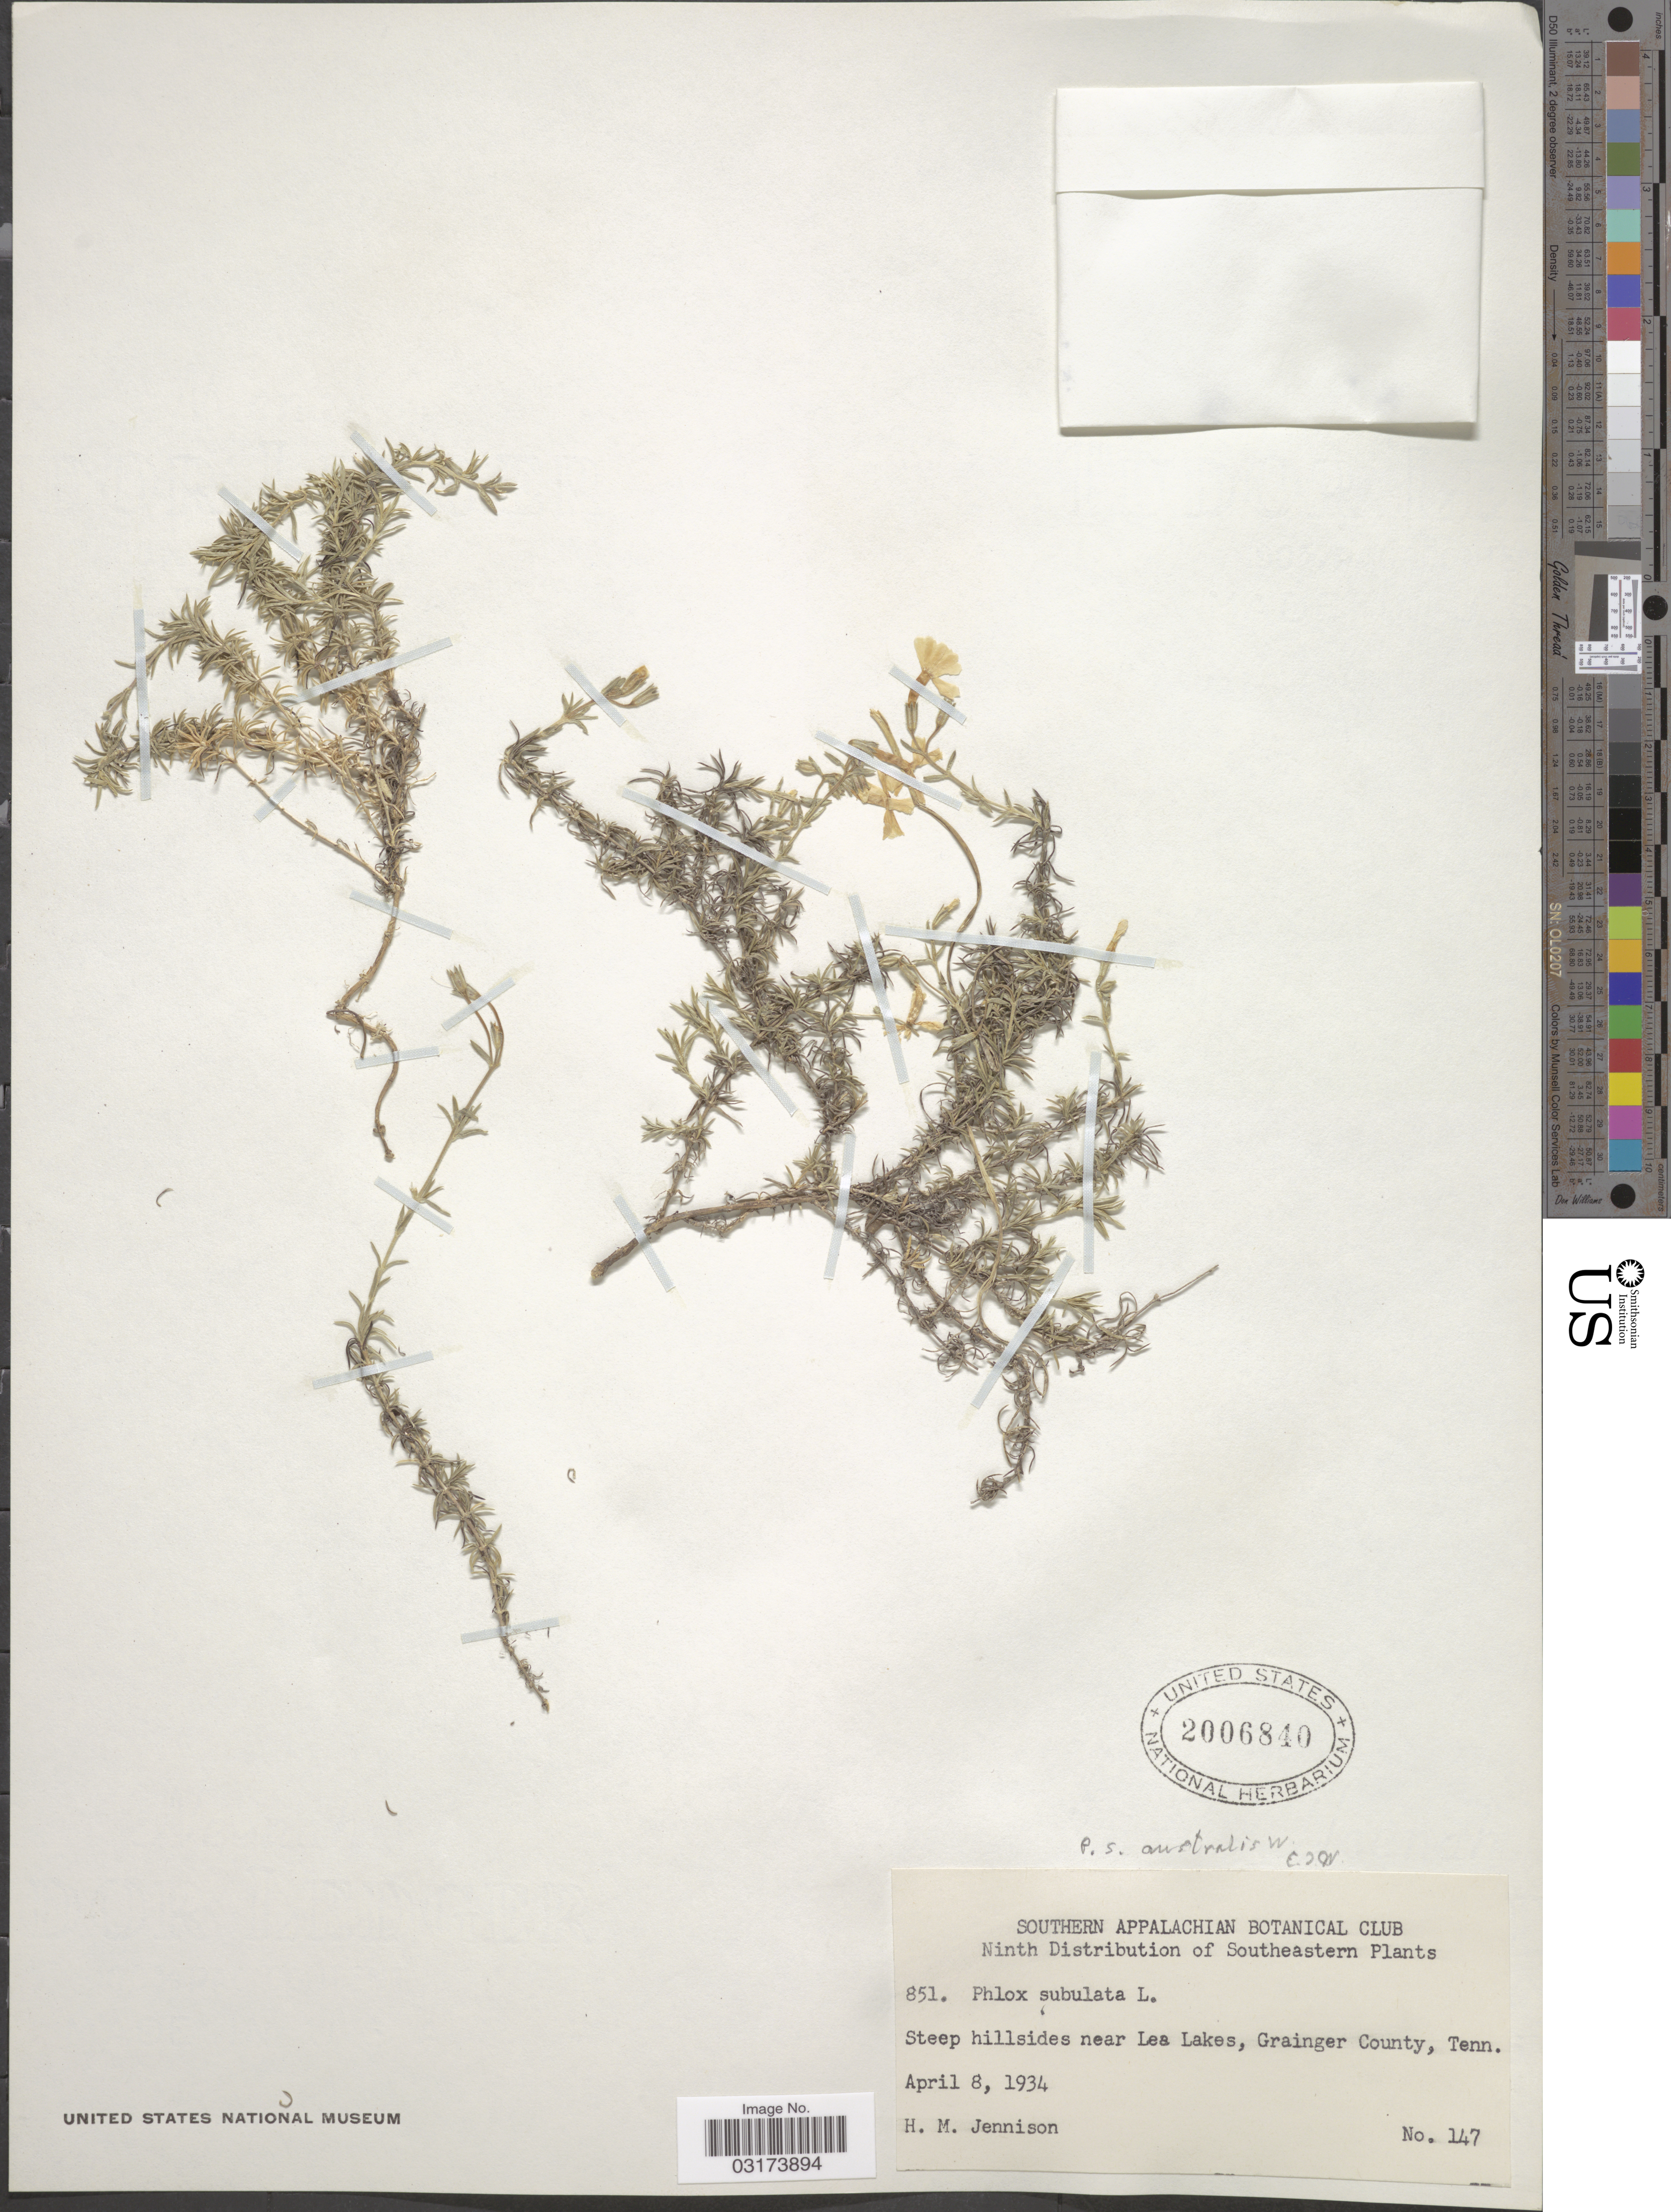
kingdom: Plantae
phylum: Tracheophyta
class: Magnoliopsida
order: Ericales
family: Polemoniaceae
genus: Phlox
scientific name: Phlox subulata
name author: L.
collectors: H. Jennison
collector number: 851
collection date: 1934-04-08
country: United States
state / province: Tennessee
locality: Southern Appalachian Botanical Club, Southeastern, Steep hillsides near Lea Lakes, Grainger County.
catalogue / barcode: US 2006840